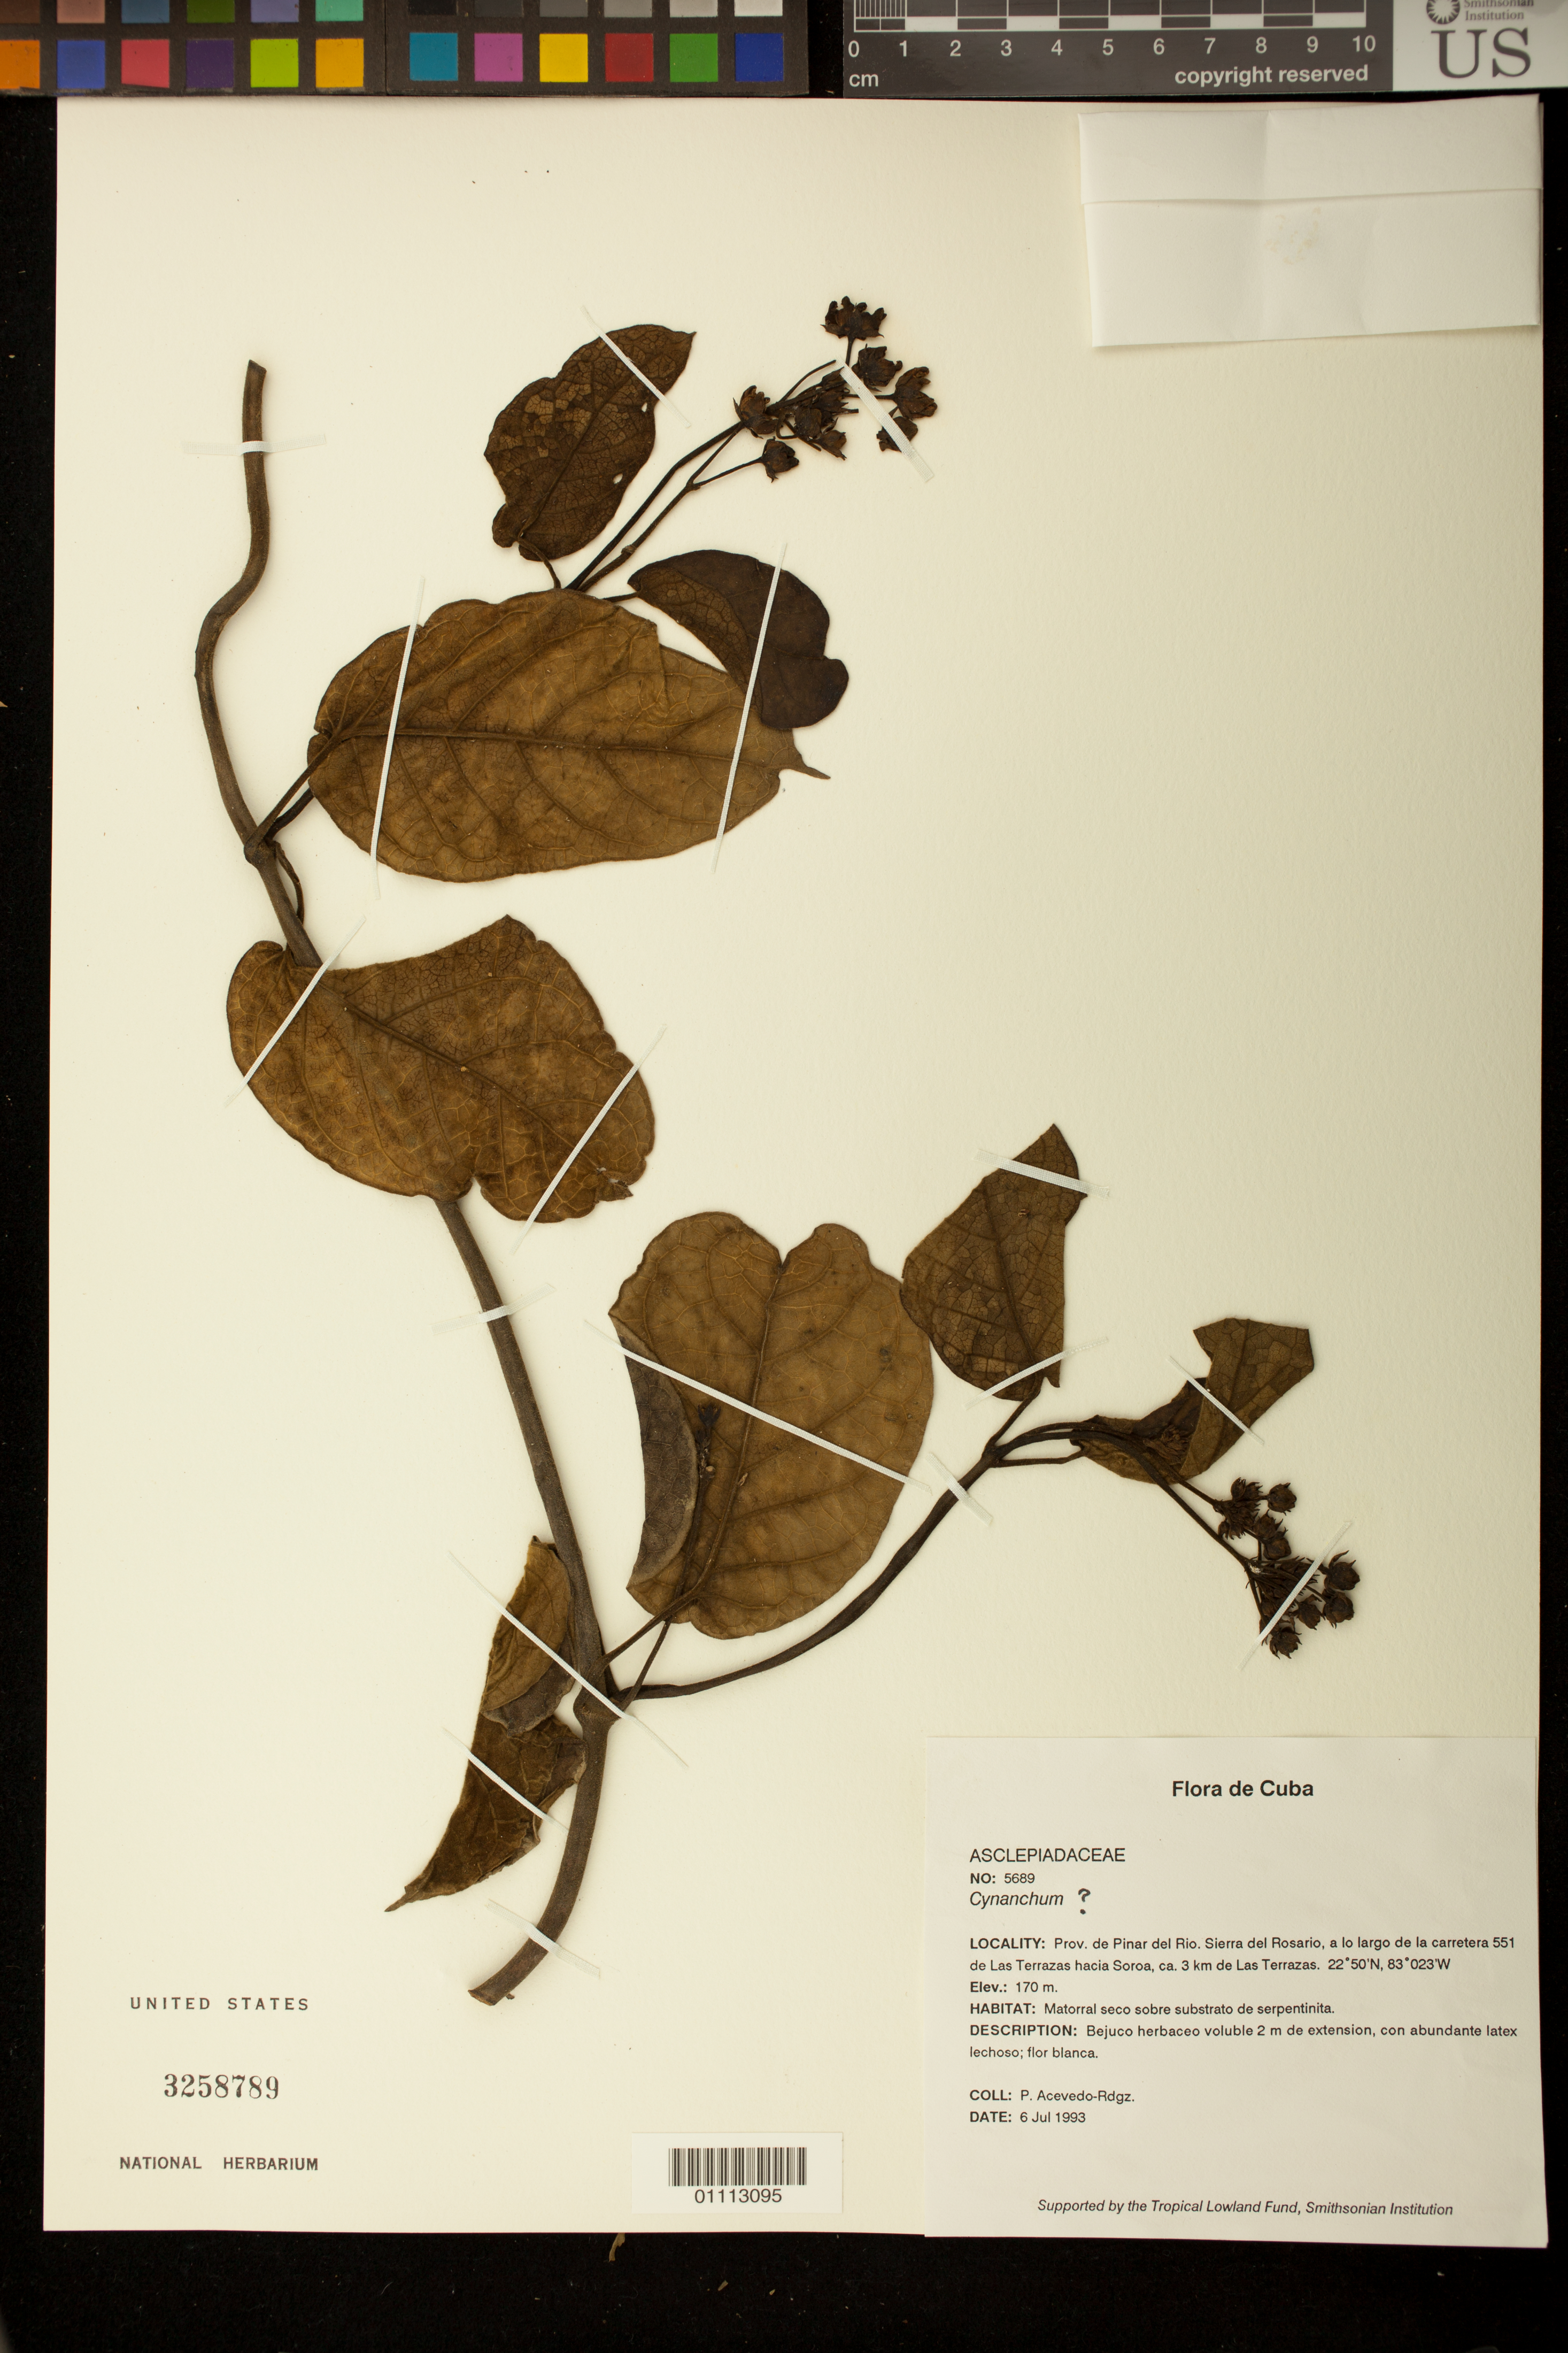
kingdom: Plantae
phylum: Tracheophyta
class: Magnoliopsida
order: Gentianales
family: Apocynaceae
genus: Cynanchum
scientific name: Cynanchum sp.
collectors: P. Acevedo-Rodr.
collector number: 5689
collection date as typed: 06 Jul 1993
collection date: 1993-07-06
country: Cuba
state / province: Pinar del Rio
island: Cuba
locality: Sierra del Rosario, a lo largo de la carretera 551 de Las Terrazas hacia Soroa, ca 3 km de Las Terrazas Matorral seco sobre substrato de sepentinita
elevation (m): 170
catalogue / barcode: US 3258789